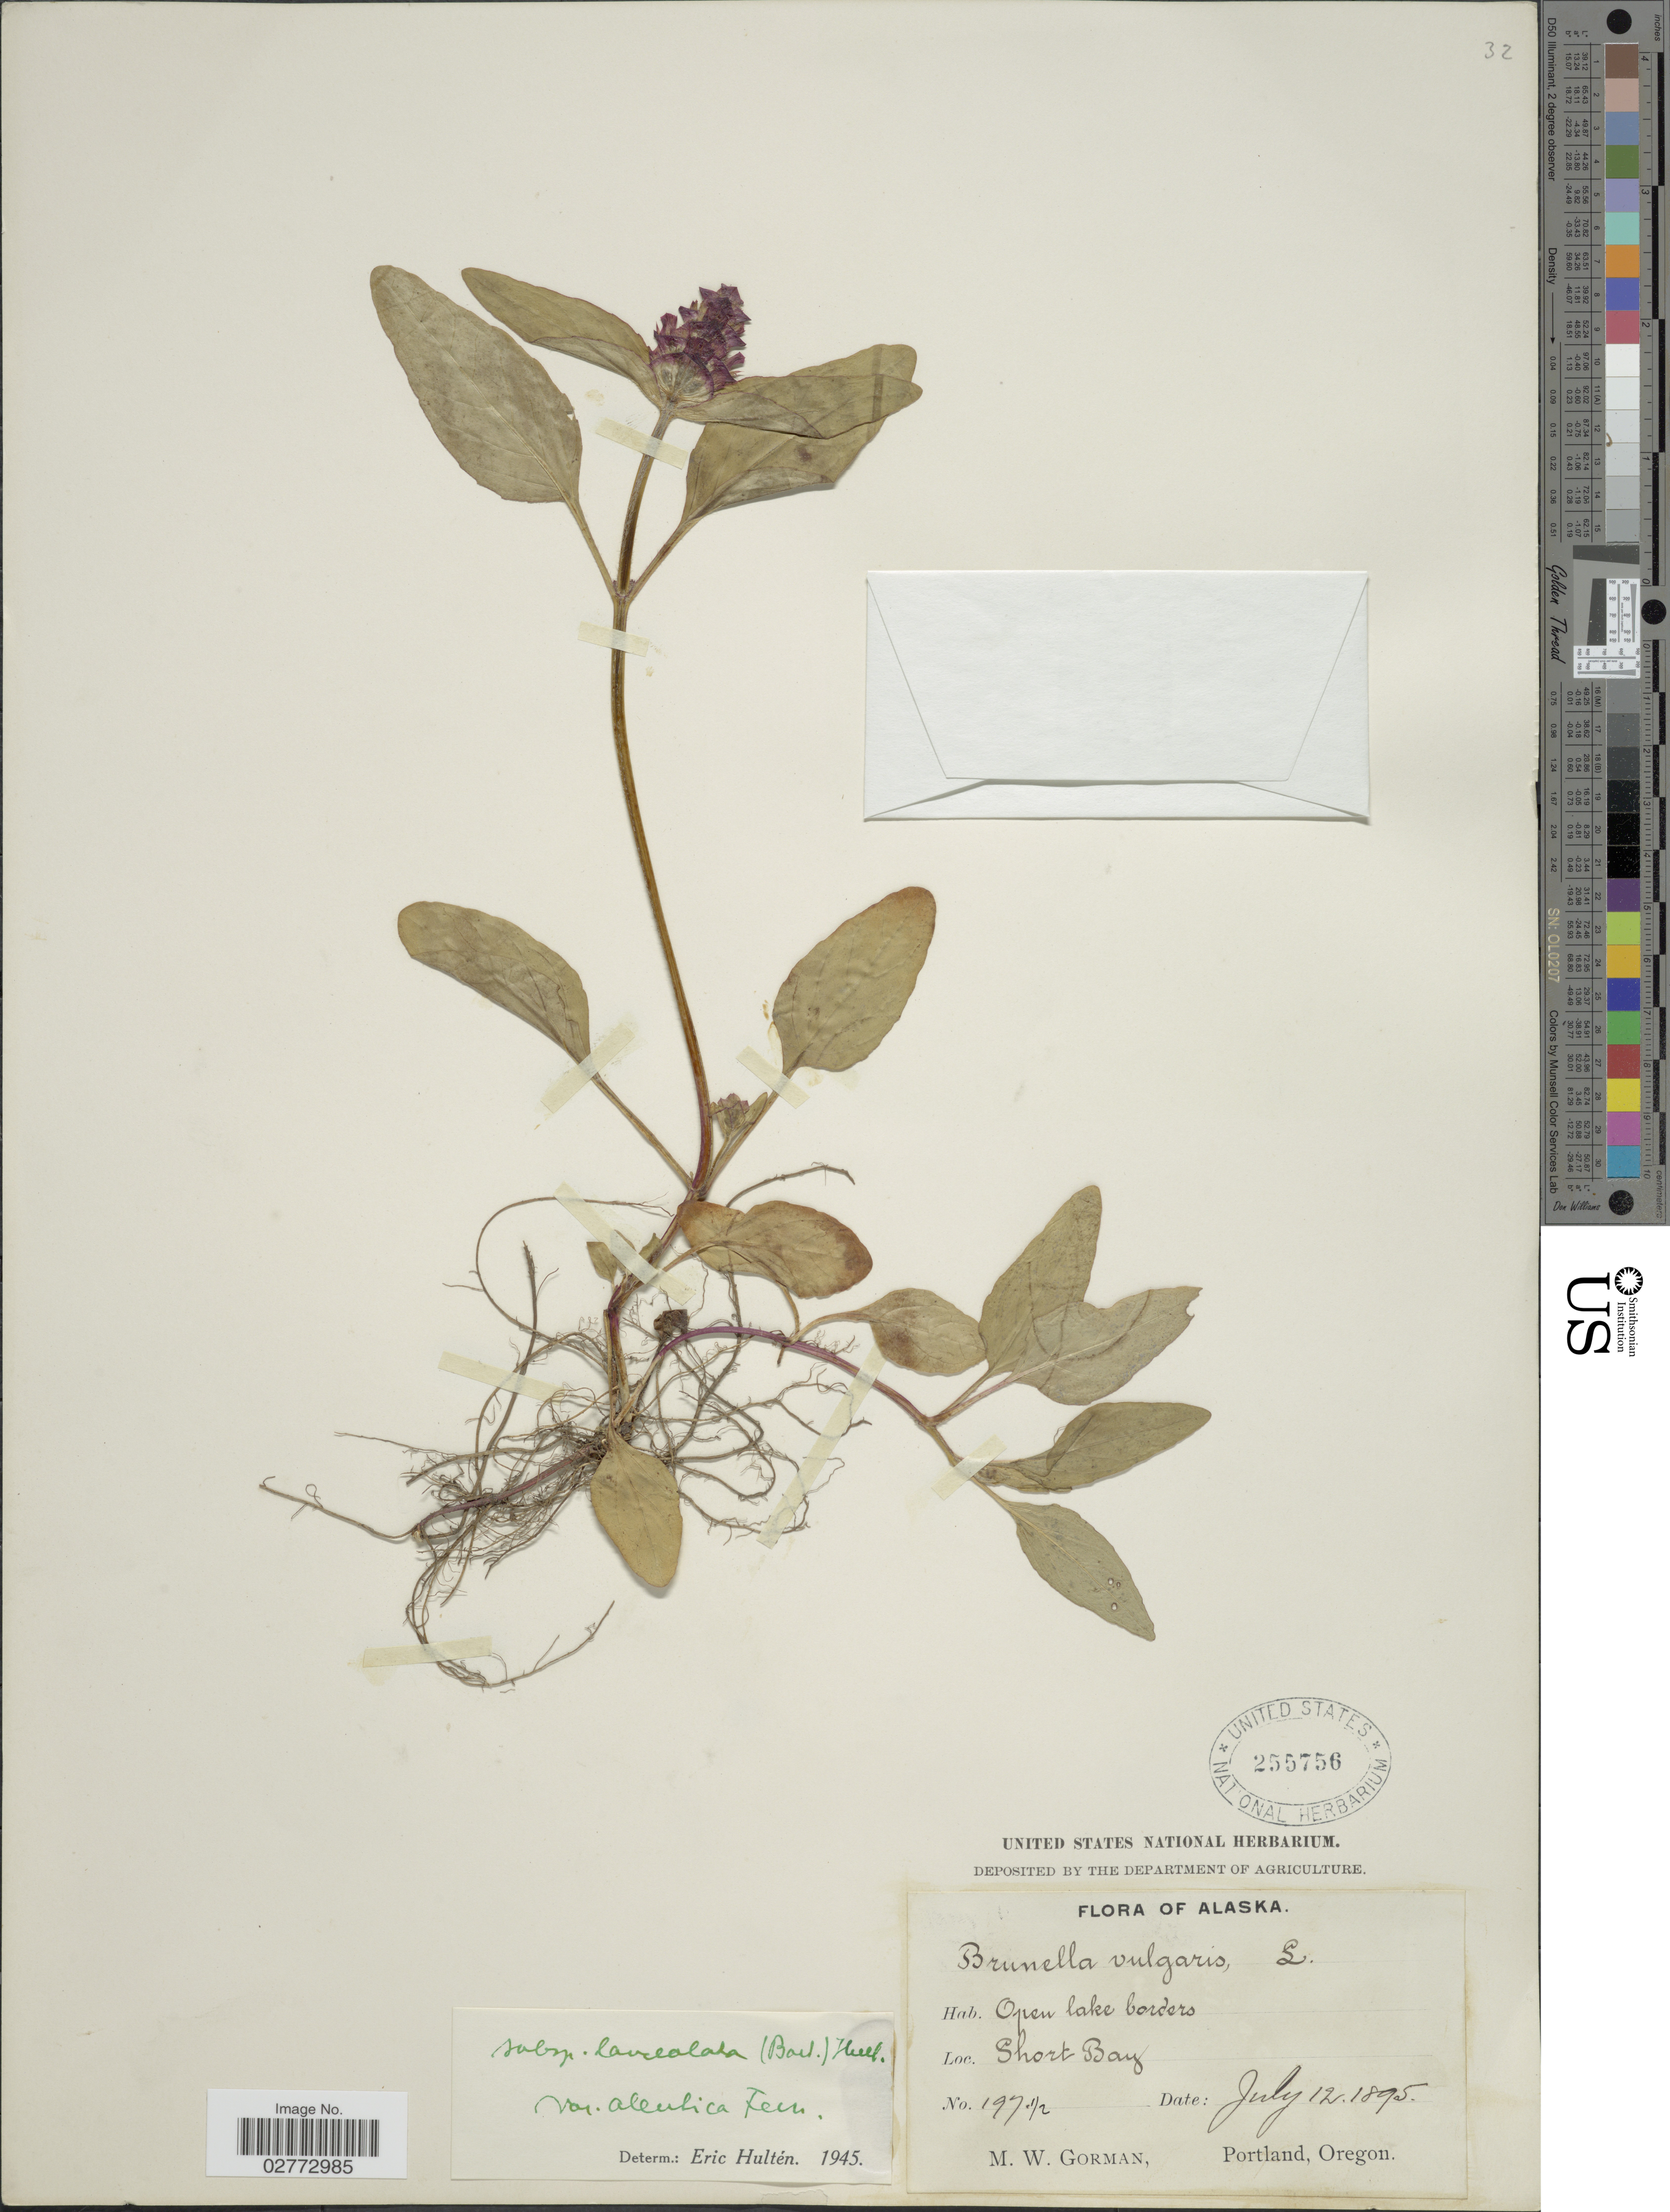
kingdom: Plantae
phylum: Tracheophyta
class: Magnoliopsida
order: Lamiales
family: Lamiaceae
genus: Prunella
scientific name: Prunella vulgaris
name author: L.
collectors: M. W. Gorman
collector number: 197.½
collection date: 1895-07-12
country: United States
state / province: Alaska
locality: Open lake borders. Short Bay.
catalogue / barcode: US 255756